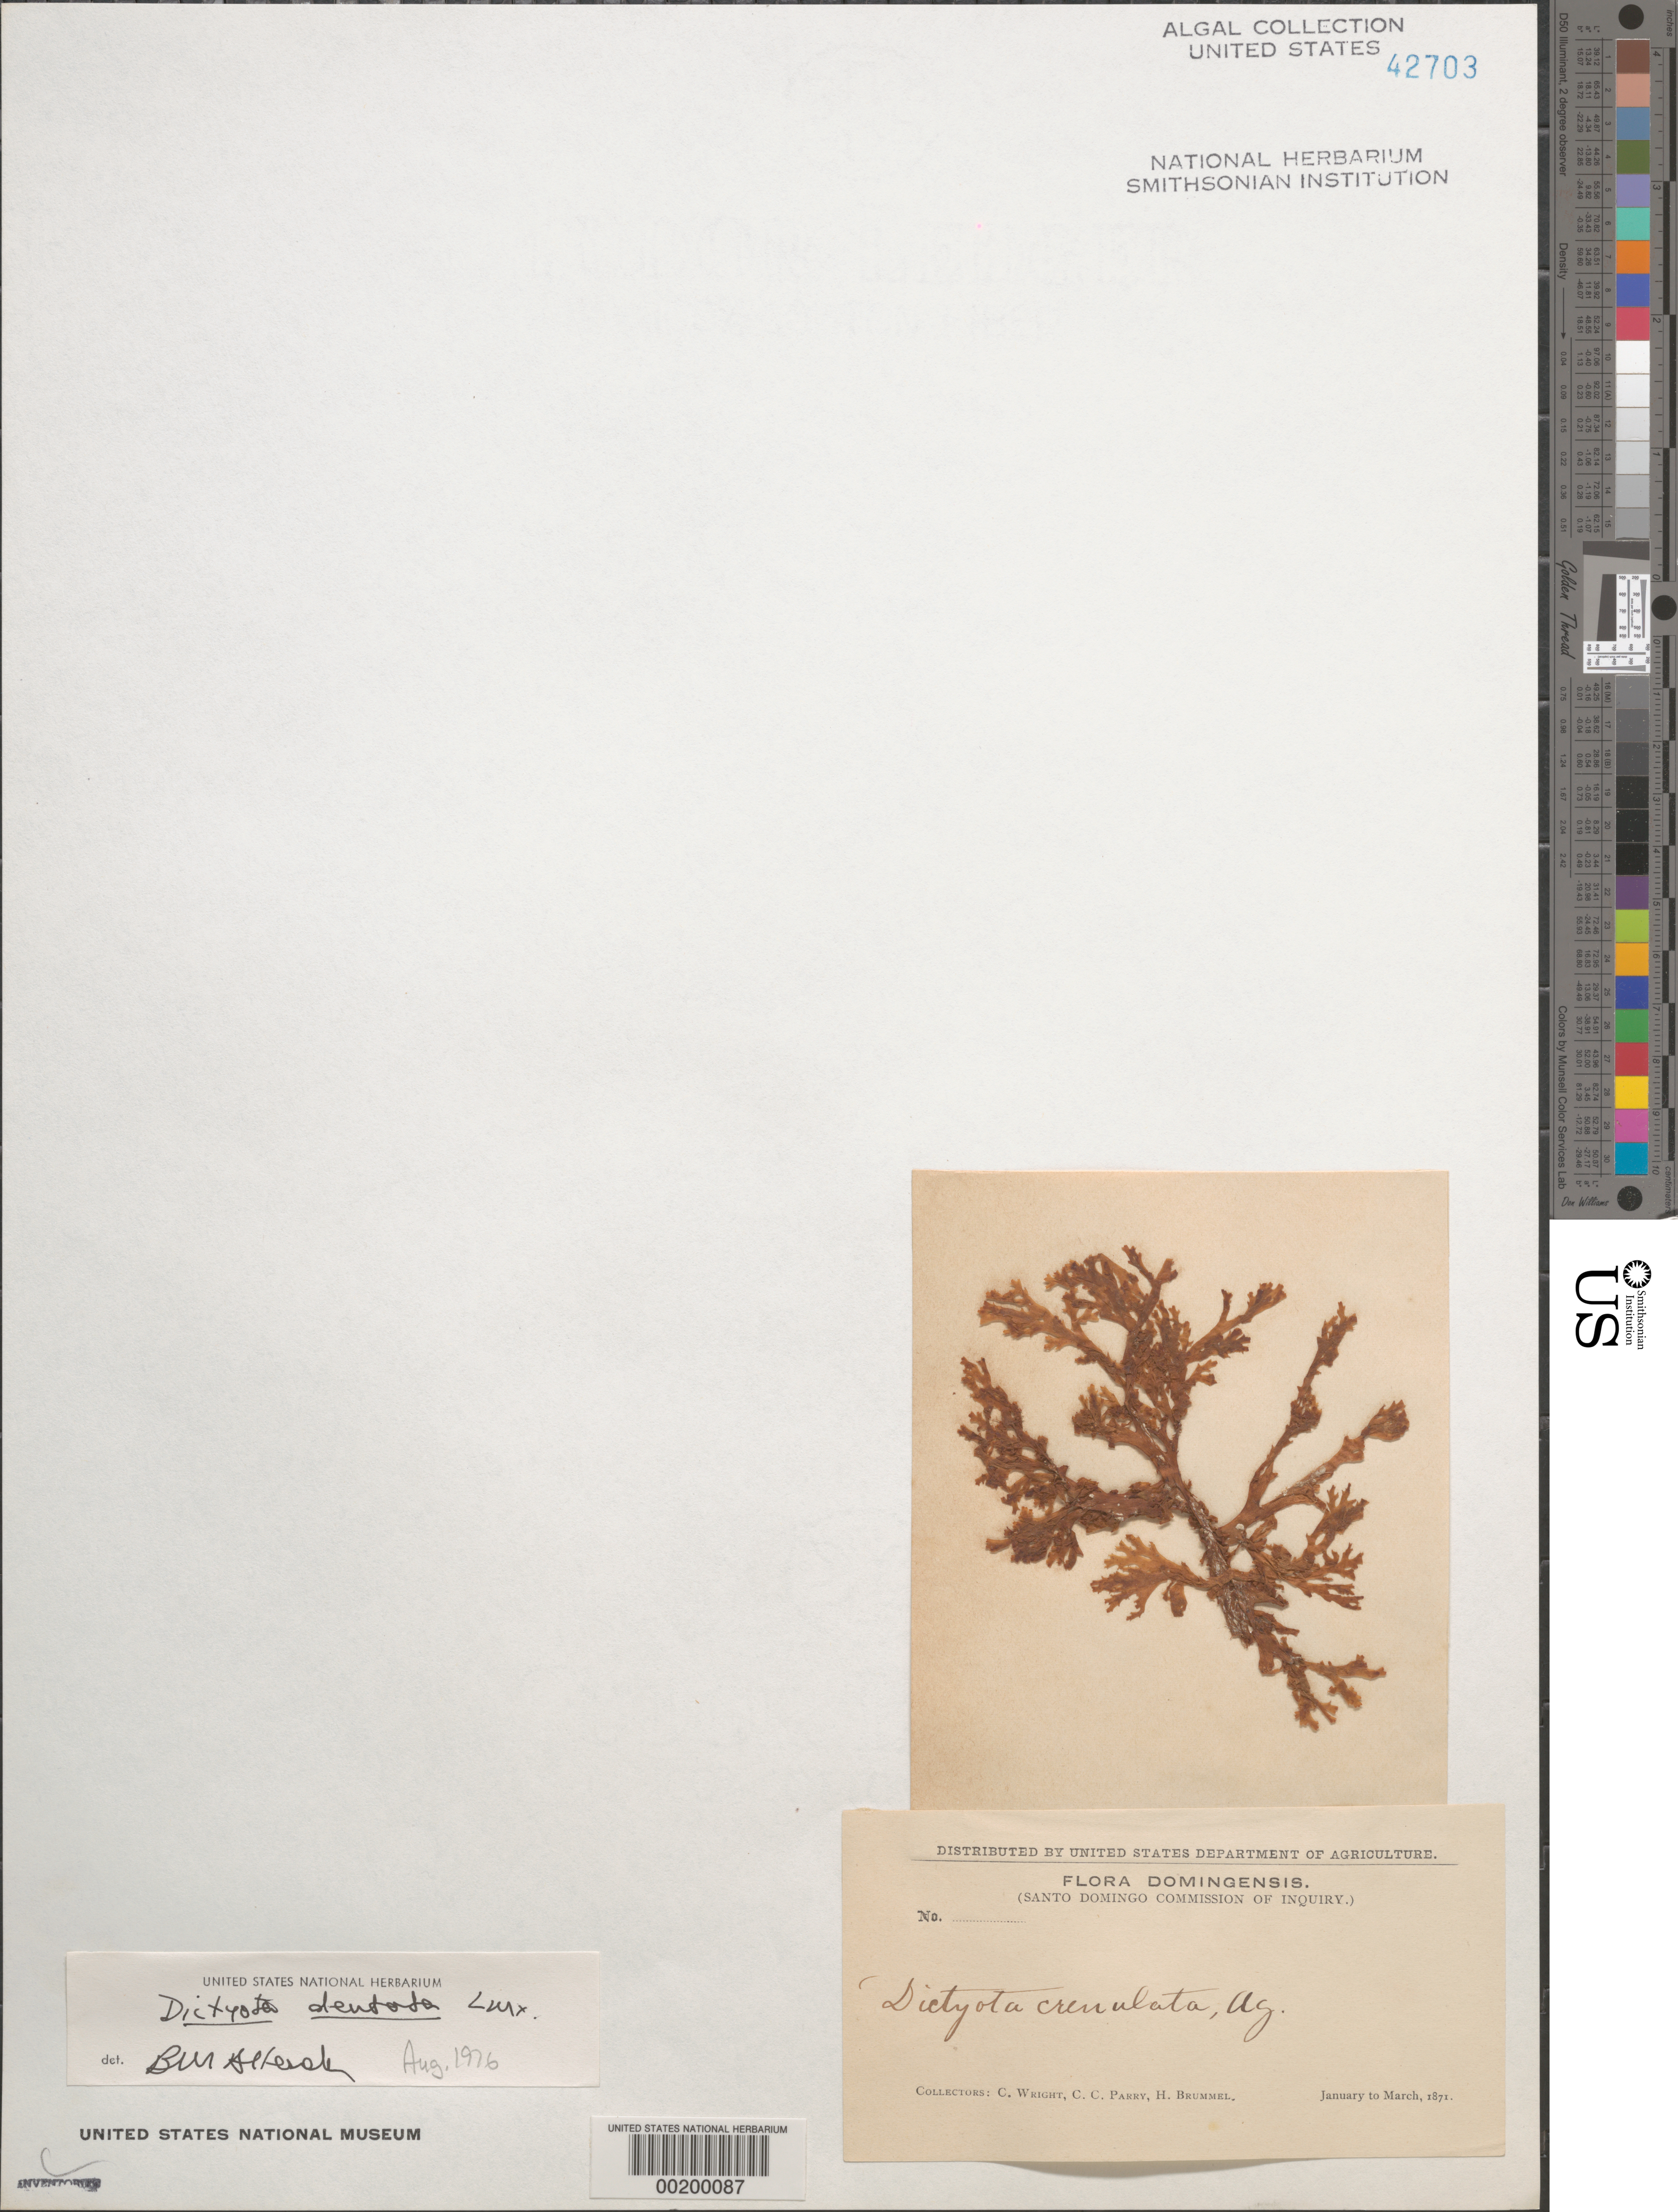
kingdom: Chromista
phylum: Ochrophyta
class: Phaeophyceae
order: Dictyotales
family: Dictyotaceae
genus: Dictyota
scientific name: Dictyota mertensii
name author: (C. Mart.) Kütz.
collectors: C. Wright, C. C. Parry & H. Brummel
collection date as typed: Jan 1871 to -- Mar 1871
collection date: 1871-01/1871-03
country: Dominican Republic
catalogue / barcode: US 42703